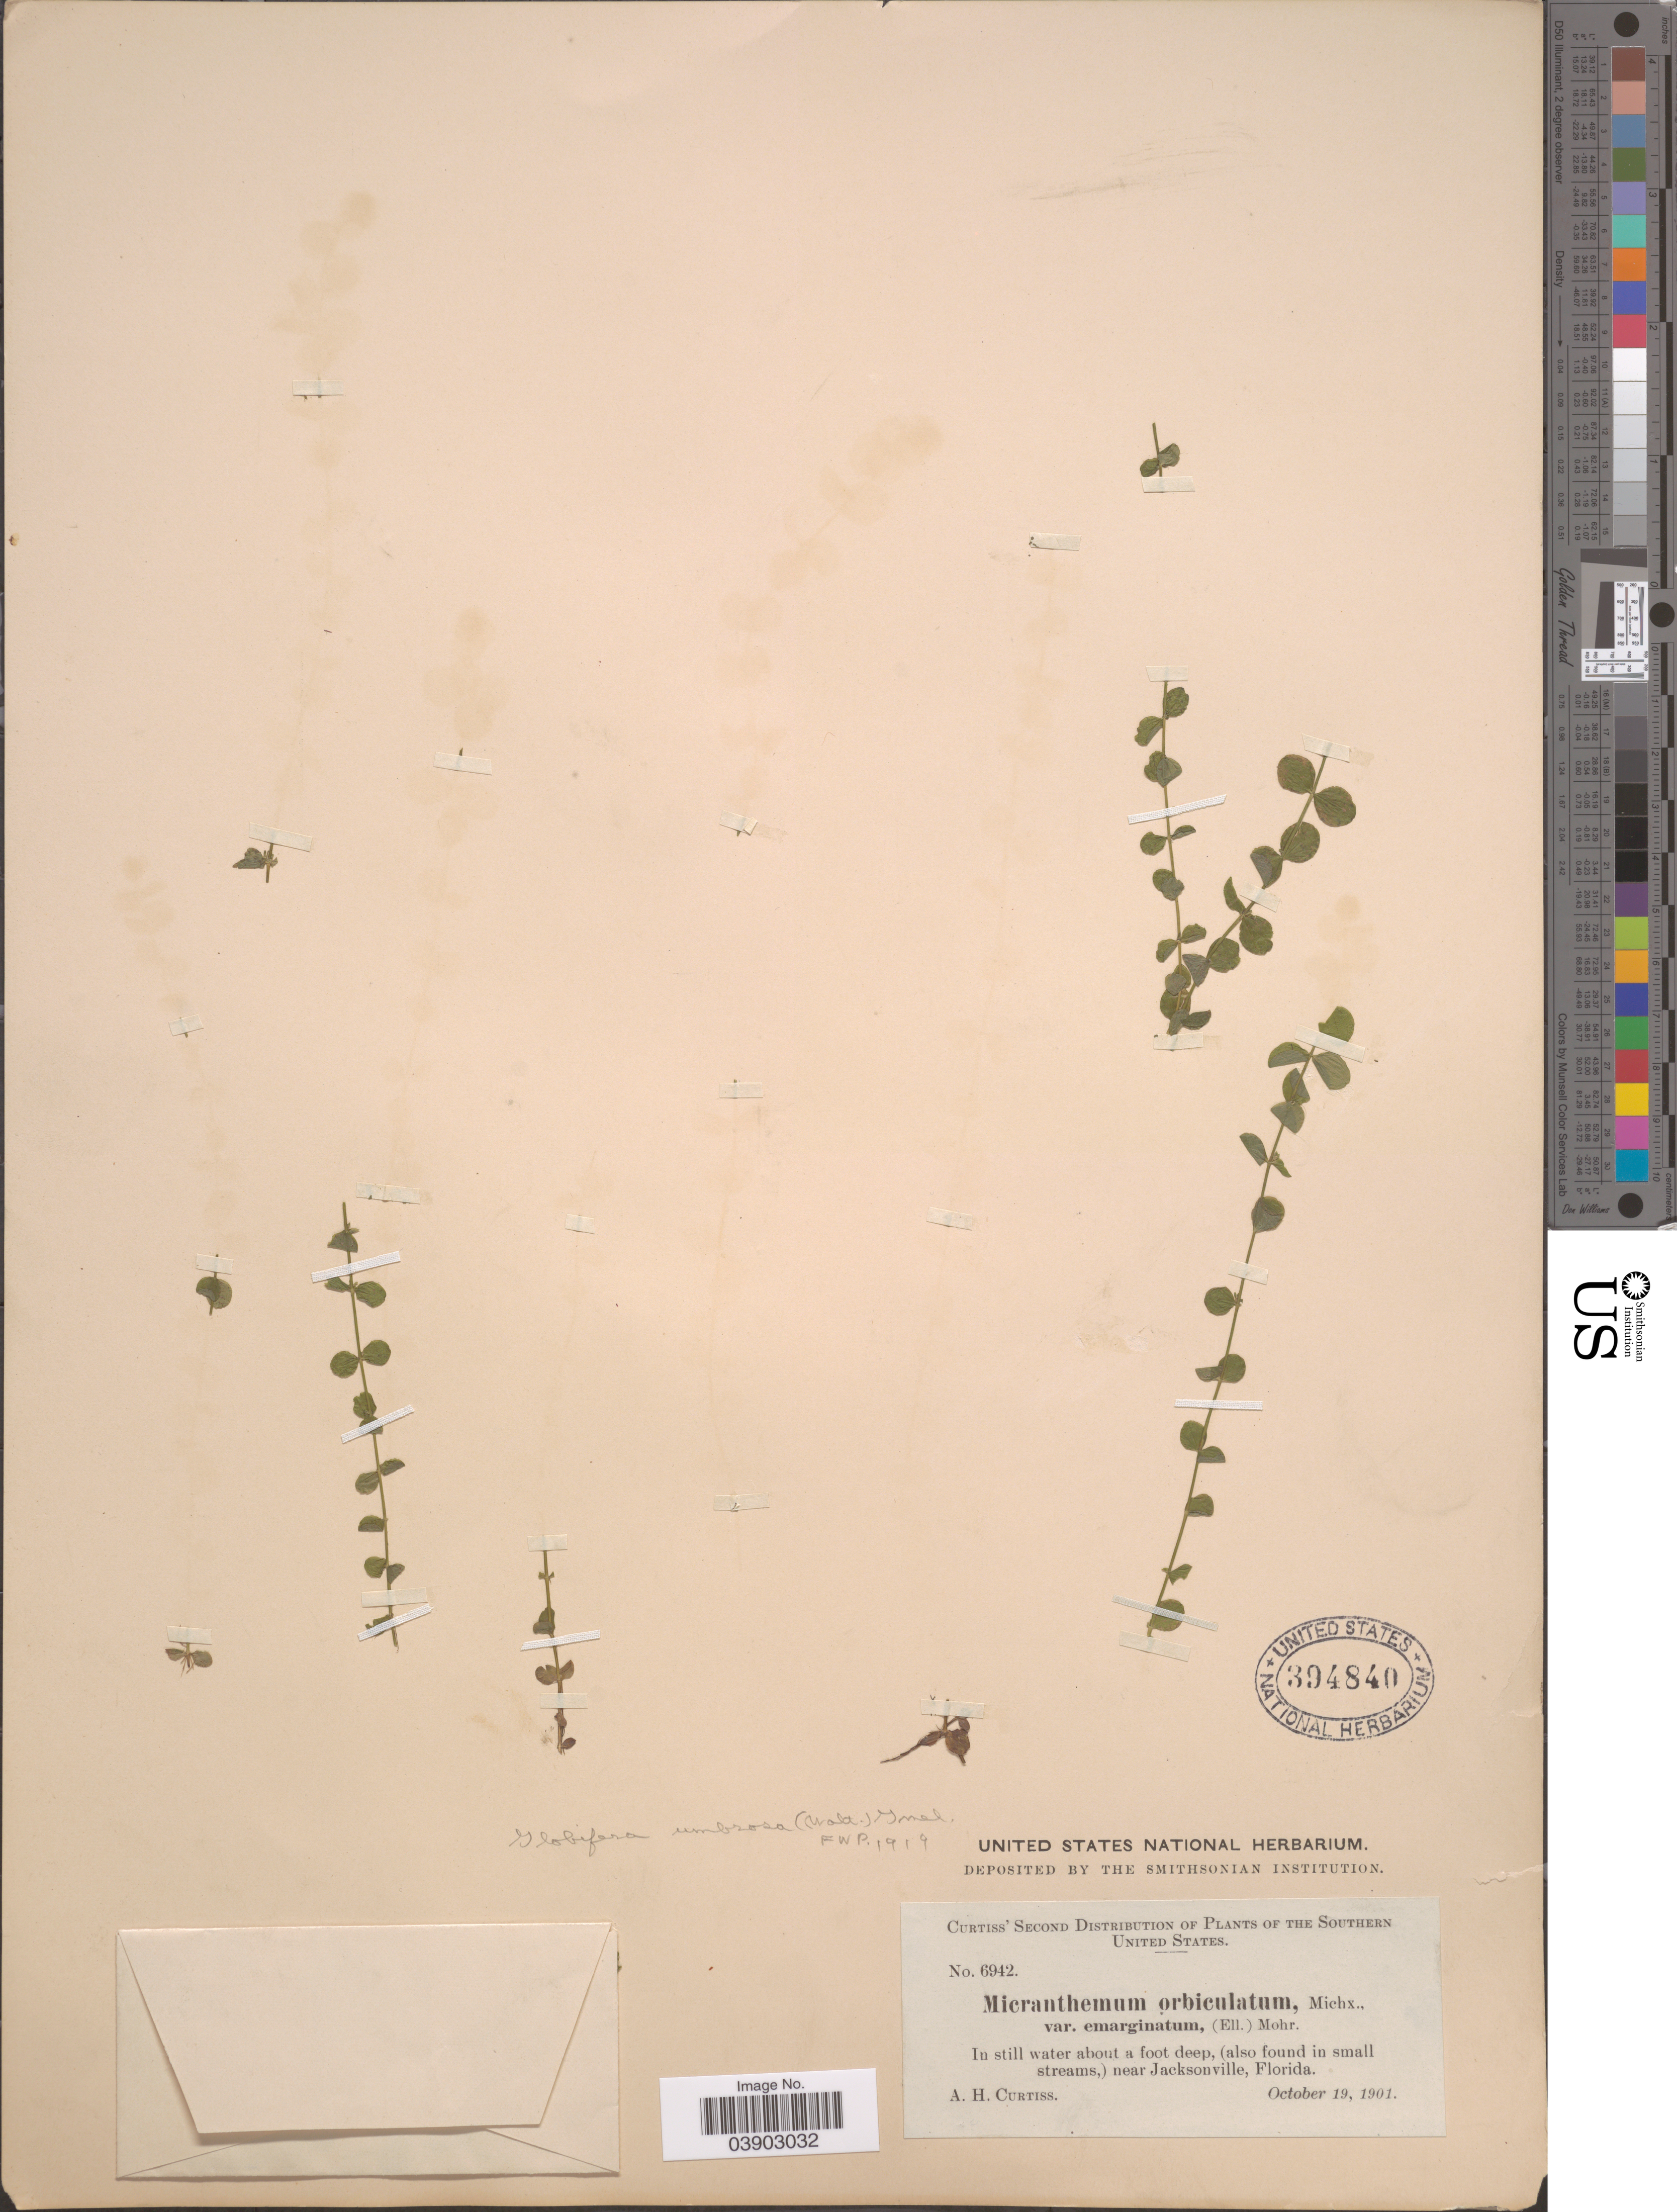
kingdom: Plantae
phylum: Tracheophyta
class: Magnoliopsida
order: Lamiales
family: Linderniaceae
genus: Micranthemum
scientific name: Micranthemum umbrosum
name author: (J.F. Gmel.) S.F. Blake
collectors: A. H. Curtiss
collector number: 6942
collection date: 1901-10-19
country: United States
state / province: Florida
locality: The Southern United States. Near Jacksonville.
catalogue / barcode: US 394840